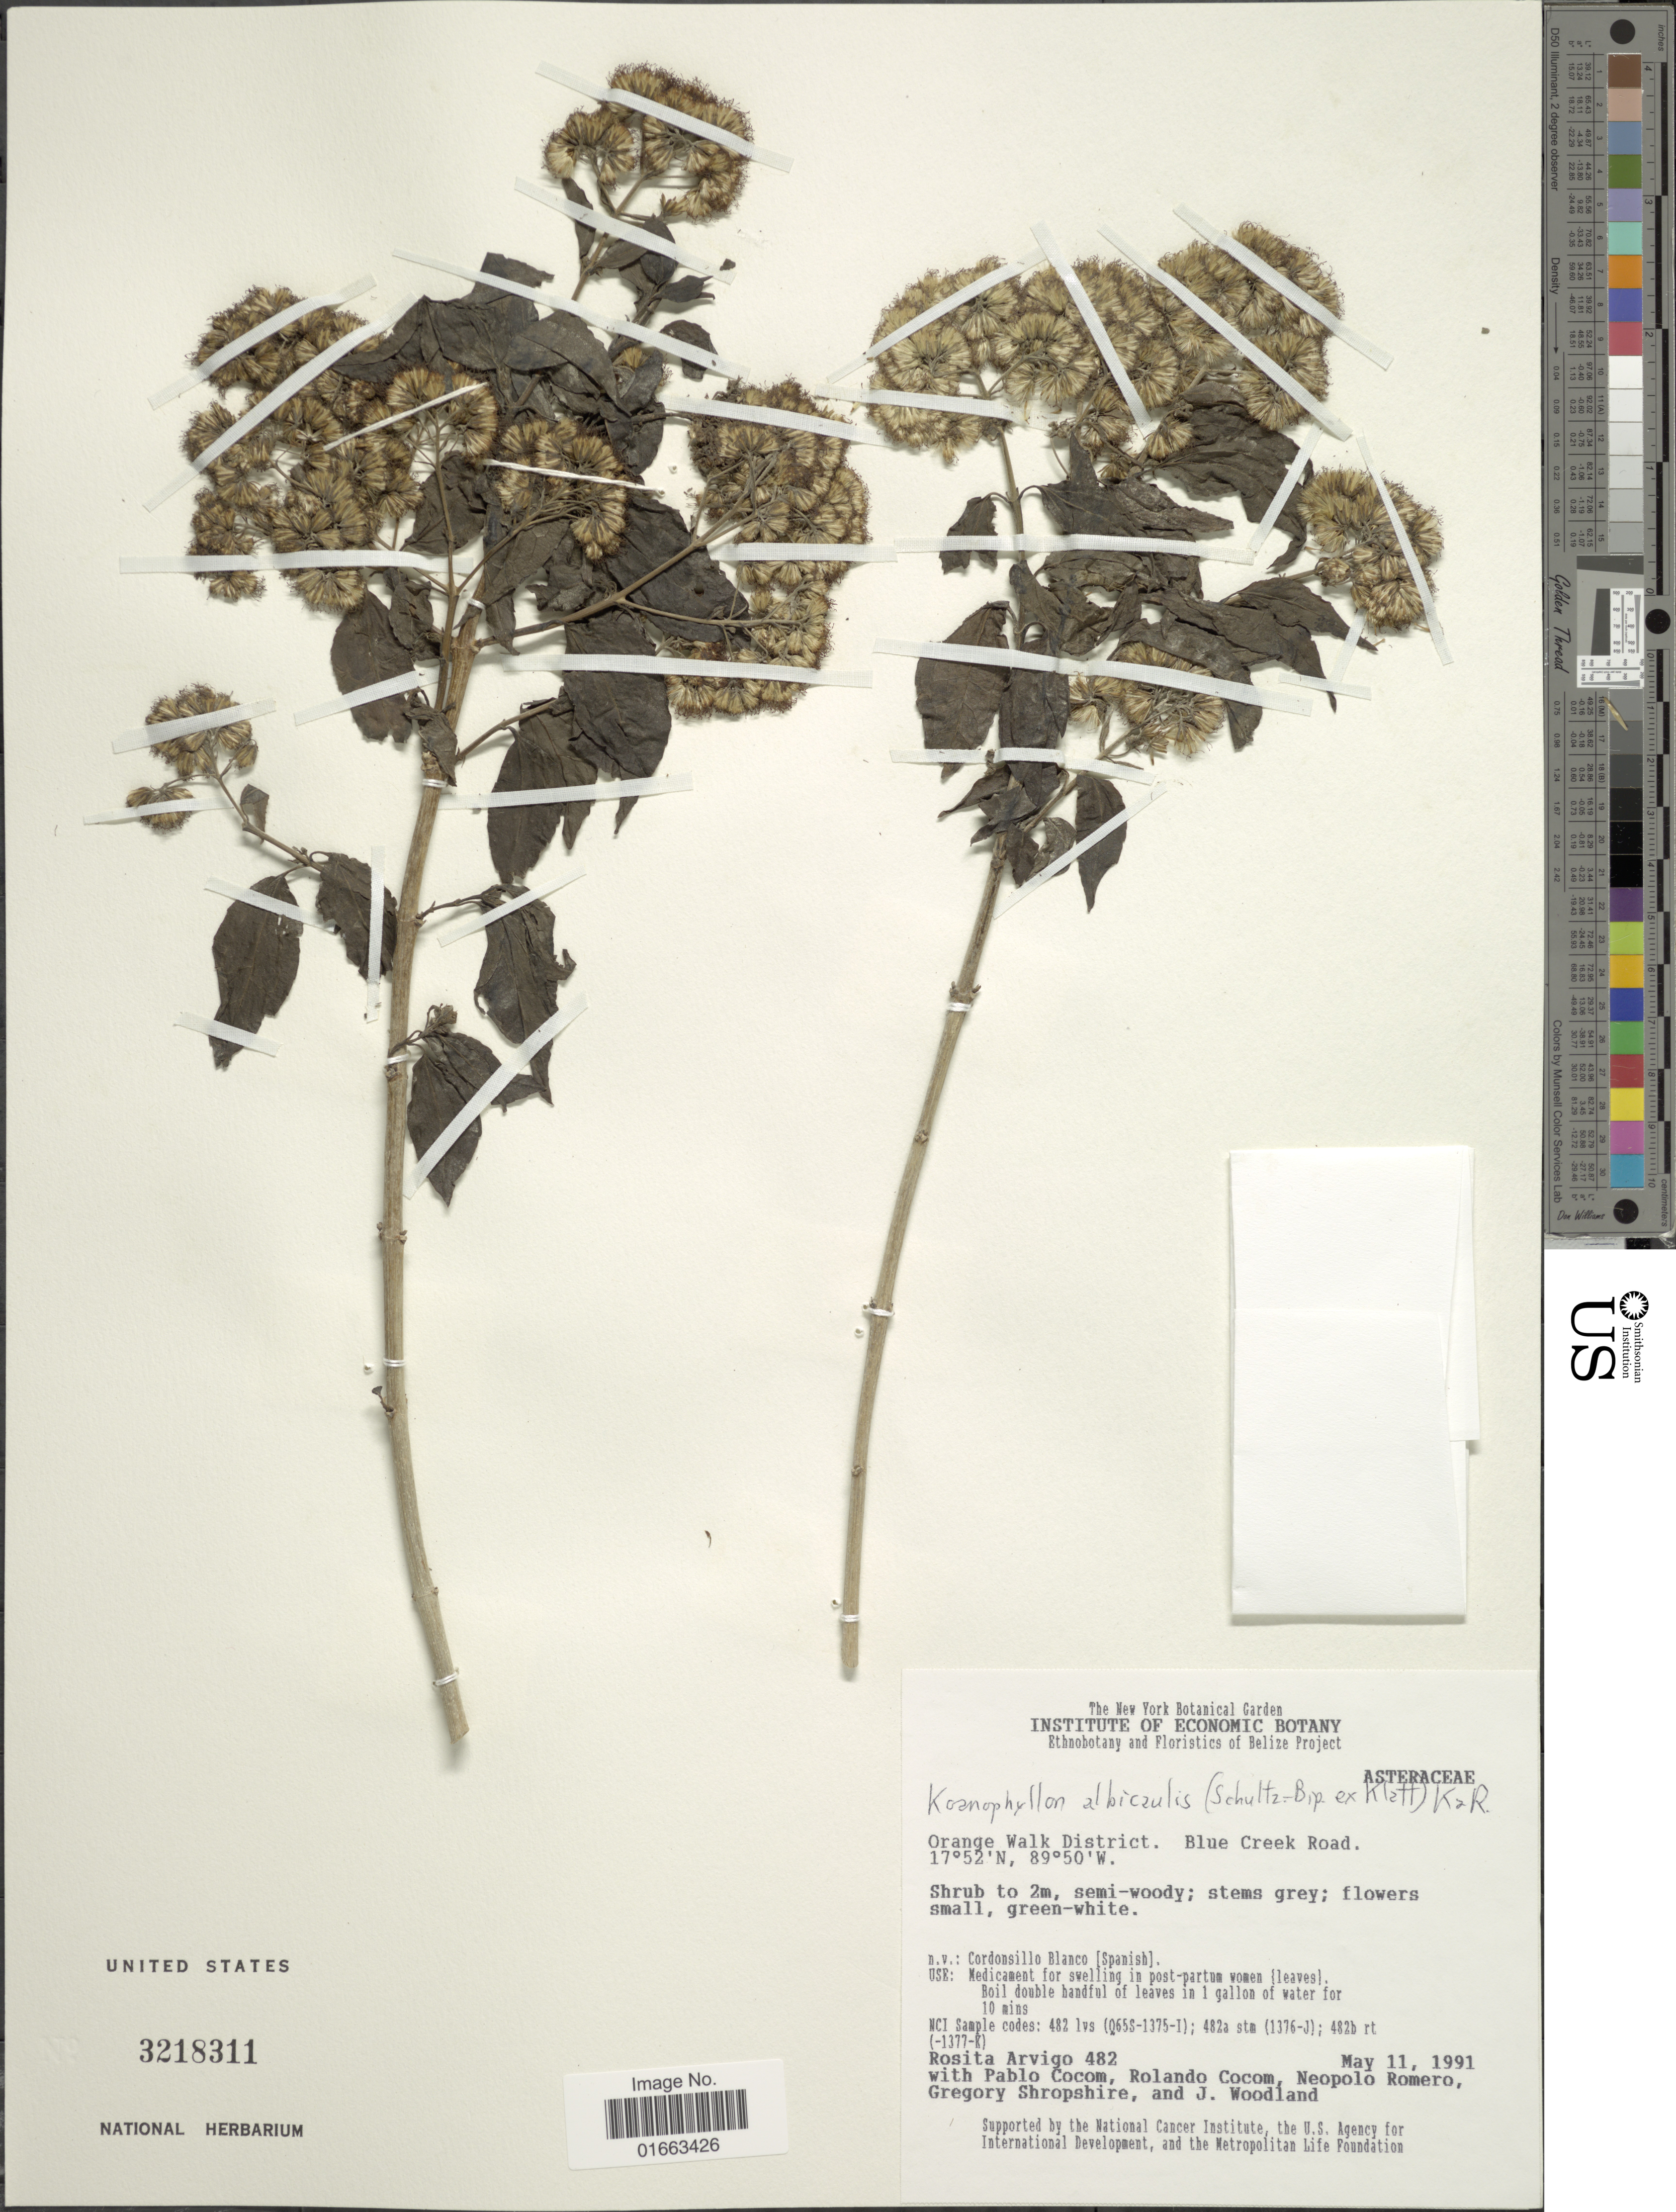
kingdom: Plantae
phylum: Tracheophyta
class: Magnoliopsida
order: Asterales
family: Asteraceae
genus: Koanophyllon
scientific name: Koanophyllon albicaule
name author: (Sch. Bip. ex Klatt) R.M. King & H. Rob.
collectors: R. Arvigo, P. Cocom, R. Cocon, N. Romero & et al.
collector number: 482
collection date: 1991-05-11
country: Belize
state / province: Orange Walk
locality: Orange Walk District, Blue Creek Road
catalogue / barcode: US 3218311